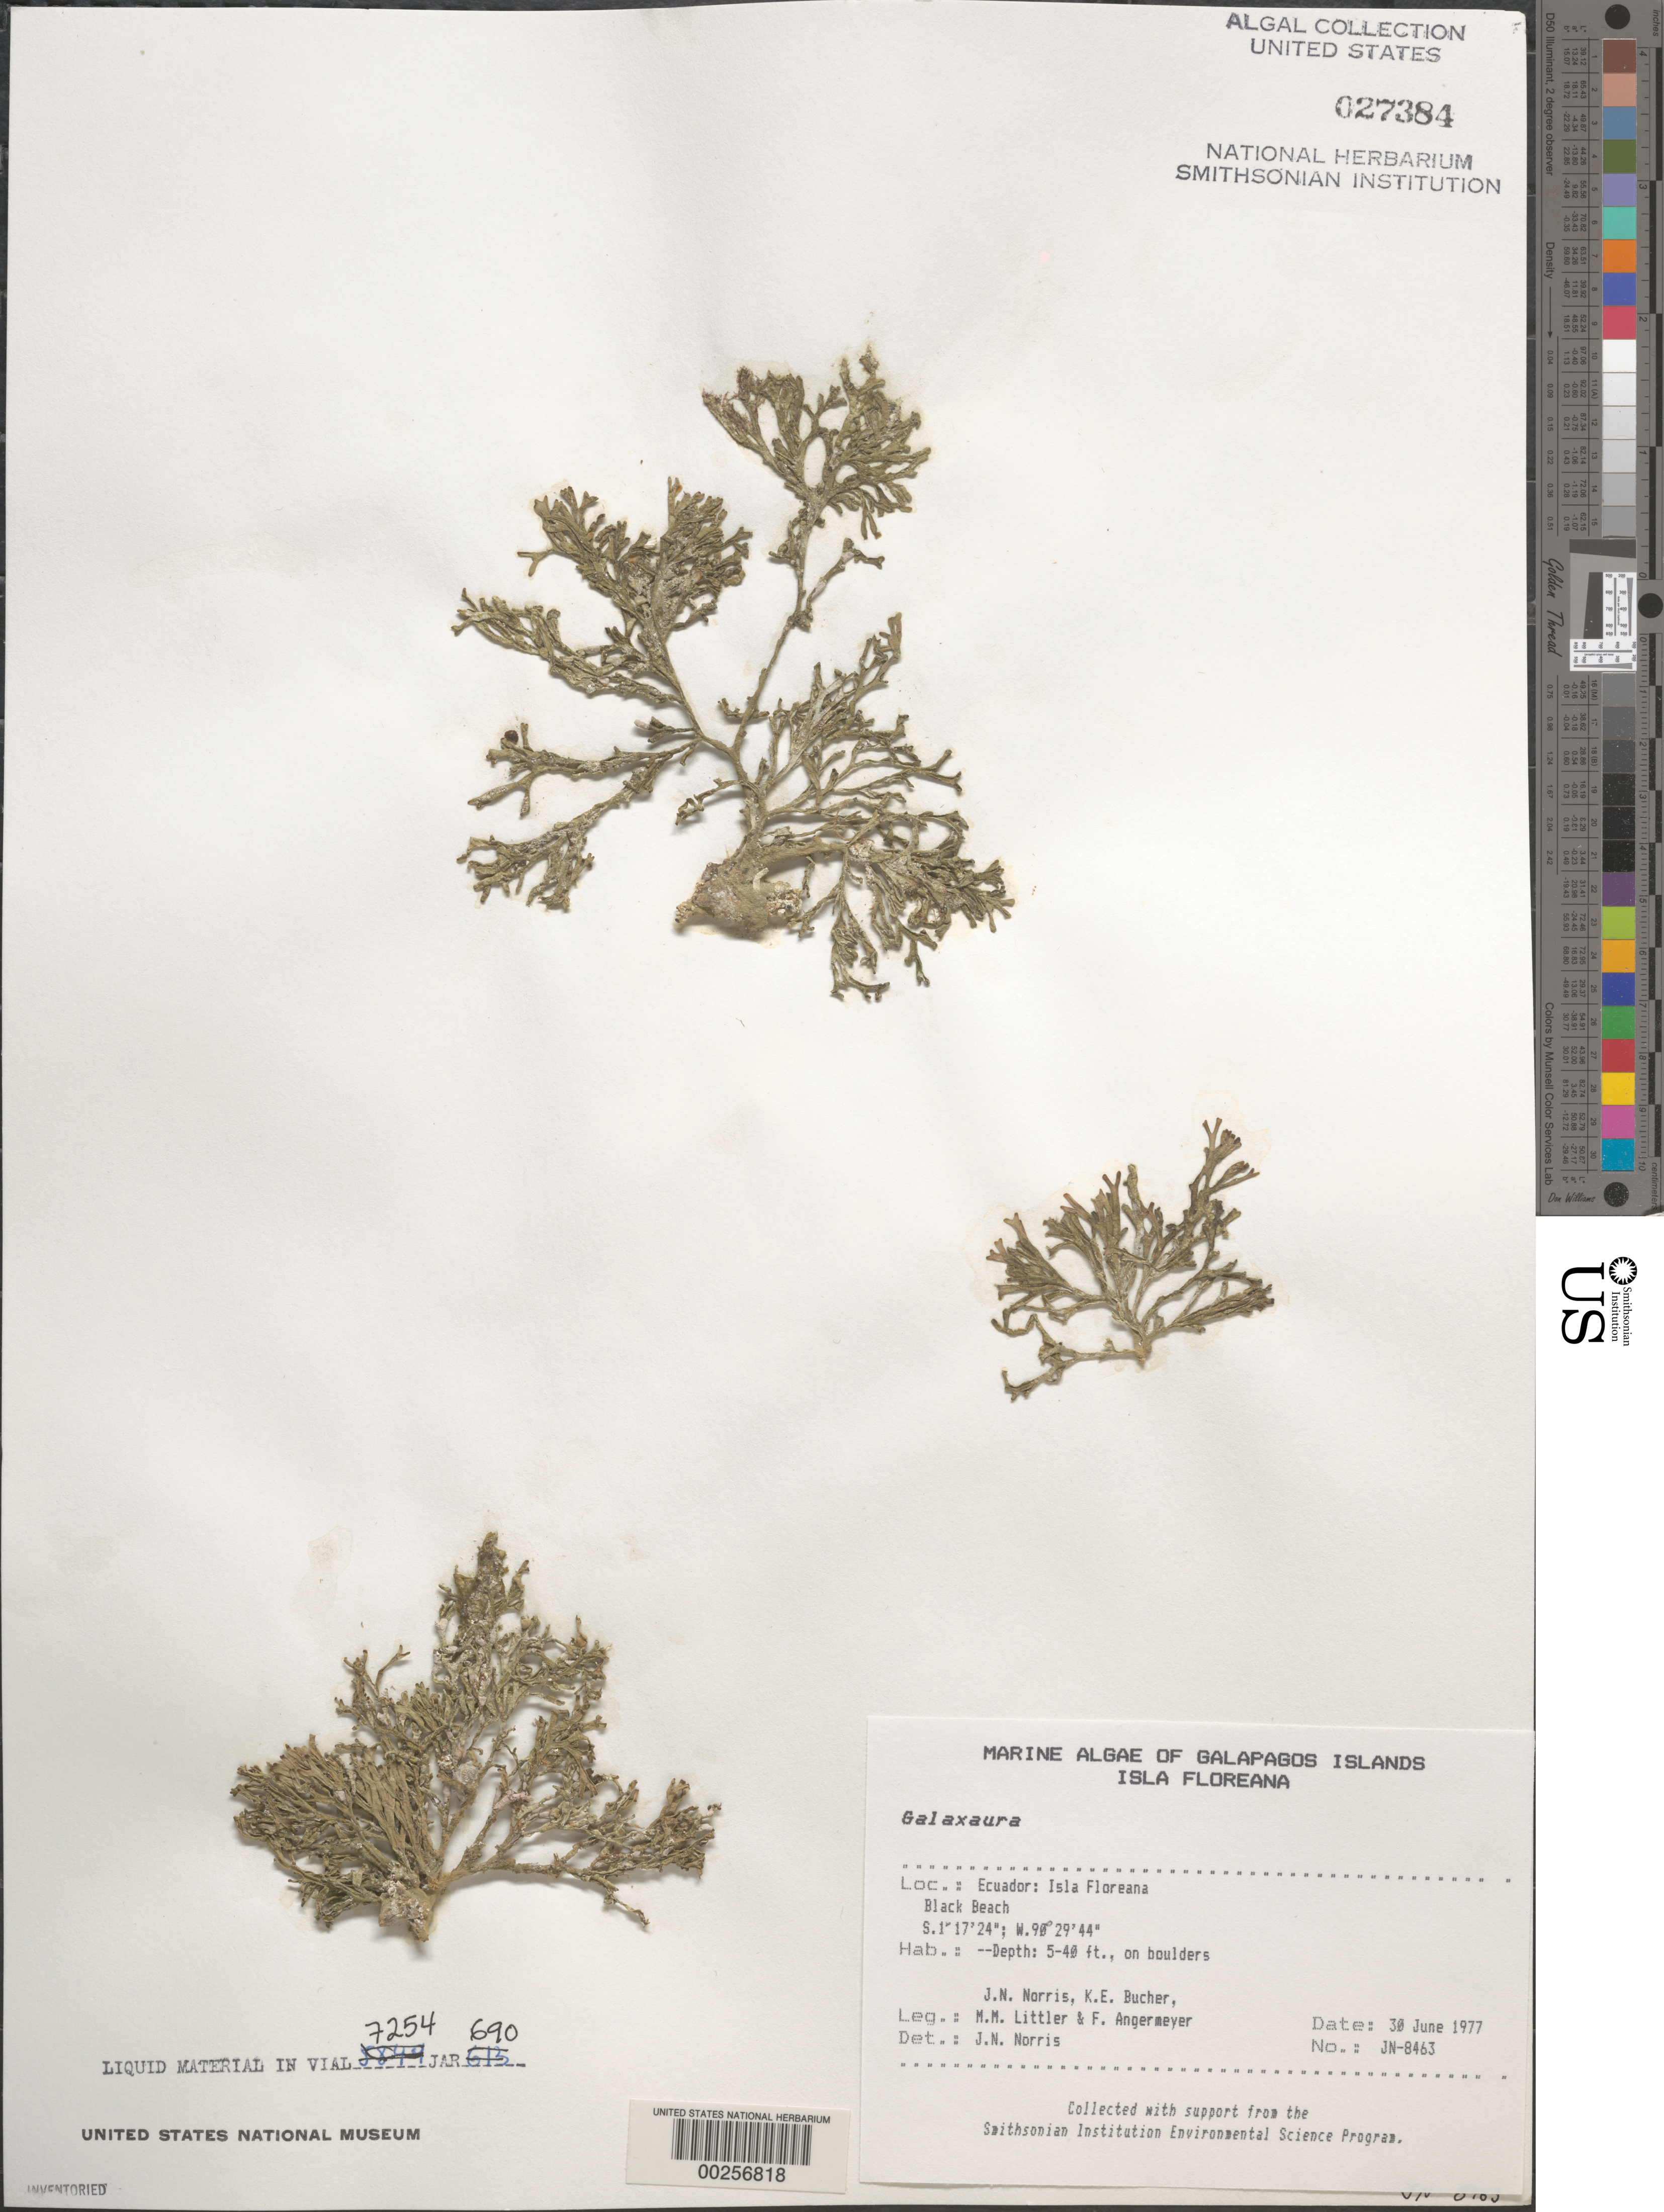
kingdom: Plantae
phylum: Rhodophyta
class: Florideophyceae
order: Nemaliales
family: Galaxauraceae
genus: Galaxaura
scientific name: Galaxaura sp.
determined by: Norris, James N.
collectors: J. N. Norris, K. E. Bucher, M. M. Littler & F. Angermeyer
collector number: JN-8463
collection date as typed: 30 Jun 1977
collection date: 1977-06-30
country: Ecuador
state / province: Colón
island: Floreana [Charles, Santa Maria]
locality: Black Beach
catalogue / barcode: US 27384